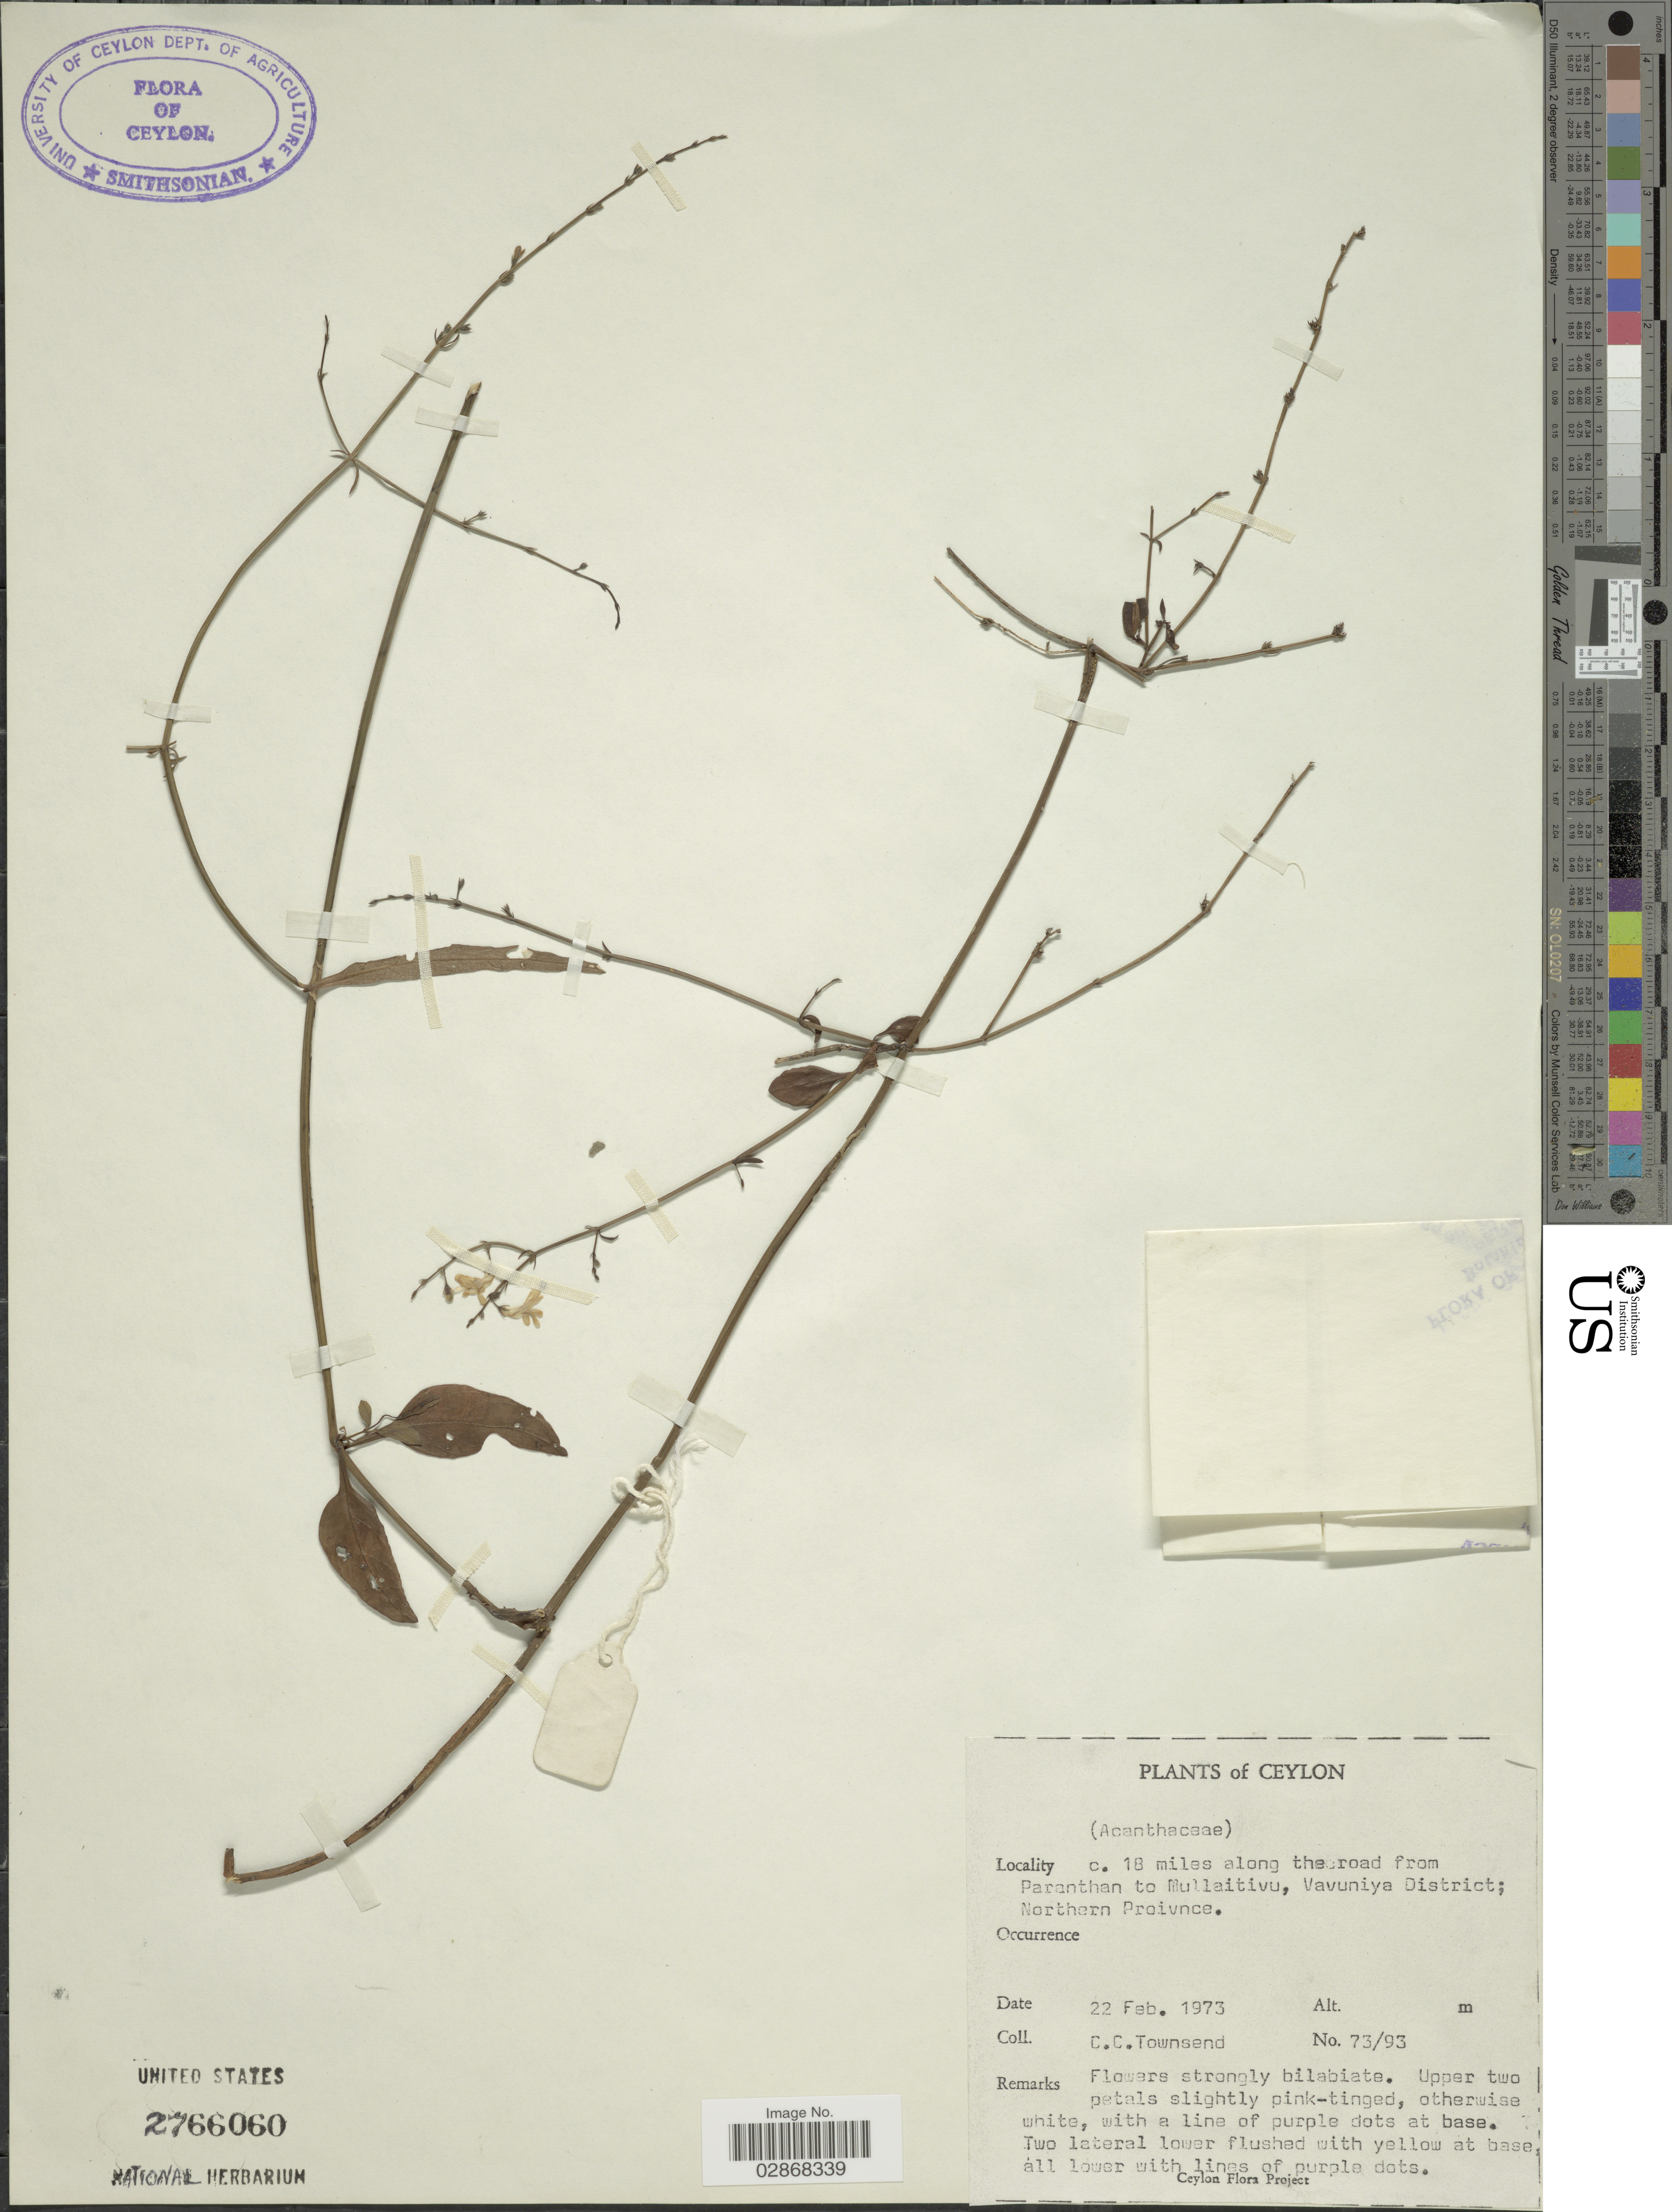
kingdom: Plantae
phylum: Tracheophyta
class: Magnoliopsida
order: Lamiales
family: Acanthaceae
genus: Andrographis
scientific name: Andrographis paniculata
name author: (Burm. f.) Nees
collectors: C. C. Townsend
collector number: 73/93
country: Sri Lanka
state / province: Northern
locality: Ceylon, c. 18 miles along the road from Paranthan to Mullaitivu, Vavuniya District, Northern Province.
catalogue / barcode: US 2766060